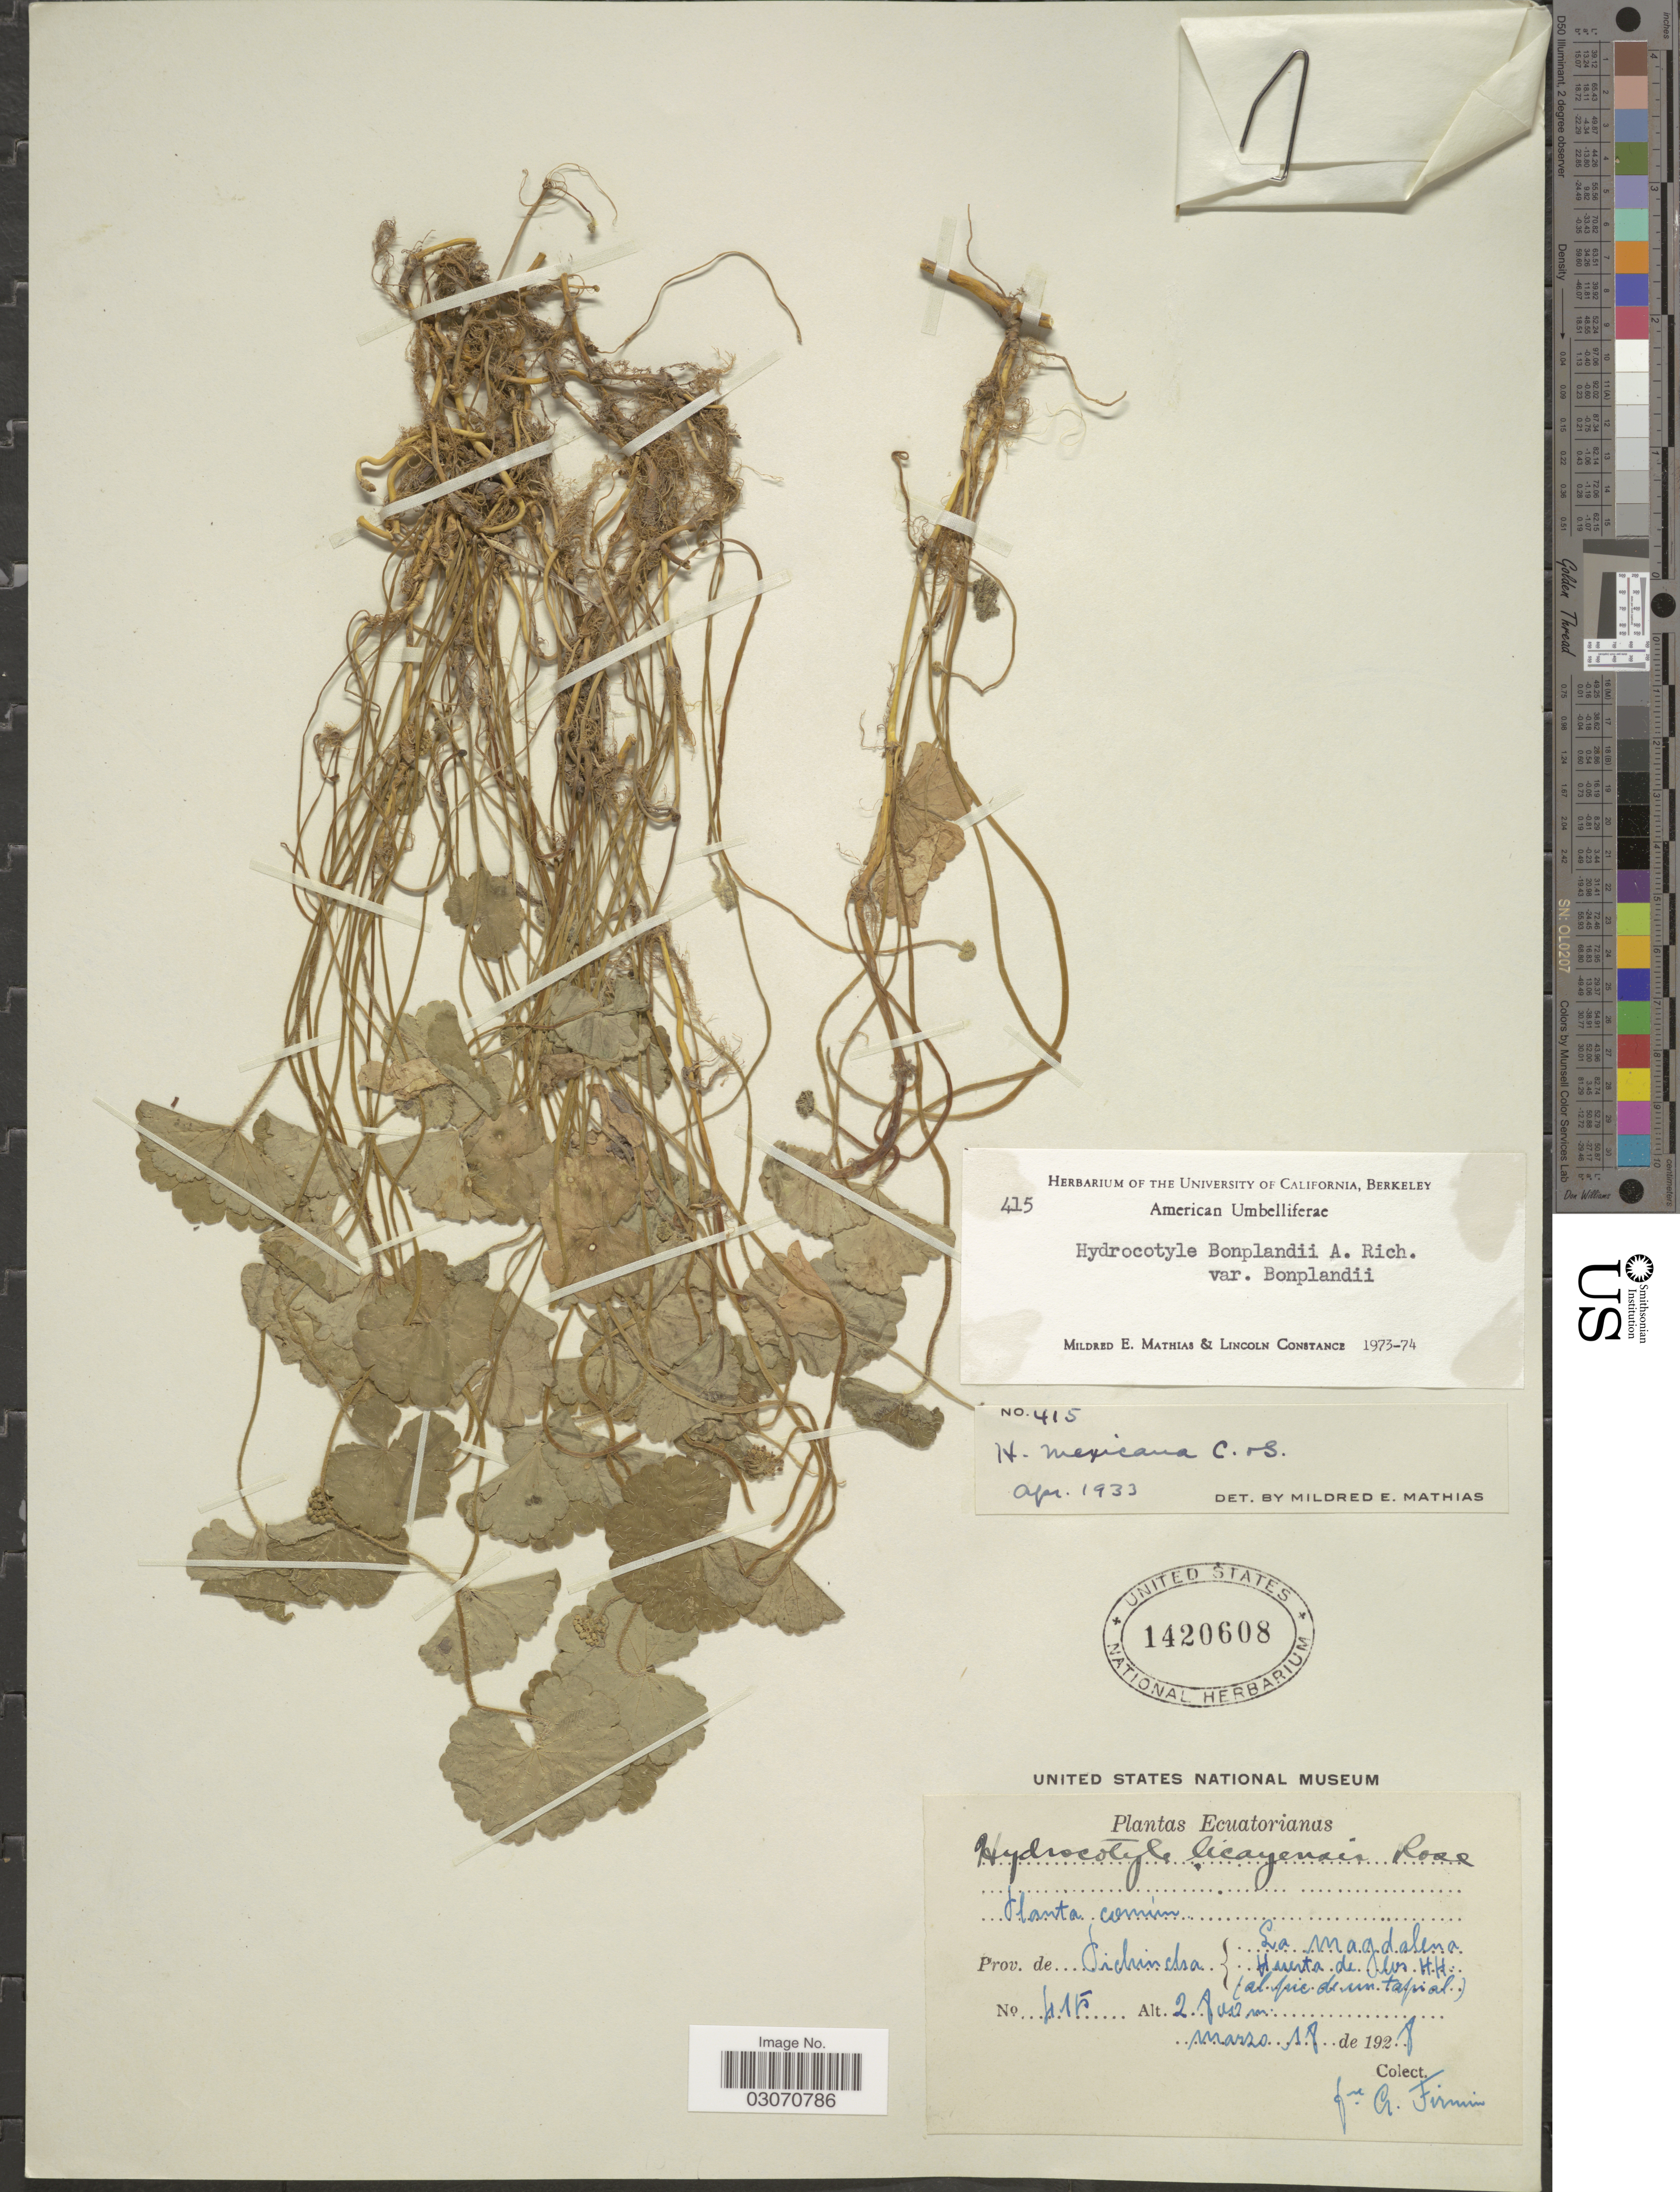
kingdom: Plantae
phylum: Tracheophyta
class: Magnoliopsida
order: Apiales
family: Araliaceae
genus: Hydrocotyle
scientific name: Hydrocotyle bonplandii var. bonplandii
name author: A. Rich.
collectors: F. Firmin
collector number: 415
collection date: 1928-03-18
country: Ecuador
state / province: Pichincha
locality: La Magdalena Huerta delos H H (al pic de un tapial)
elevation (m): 2800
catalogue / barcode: US 1420608